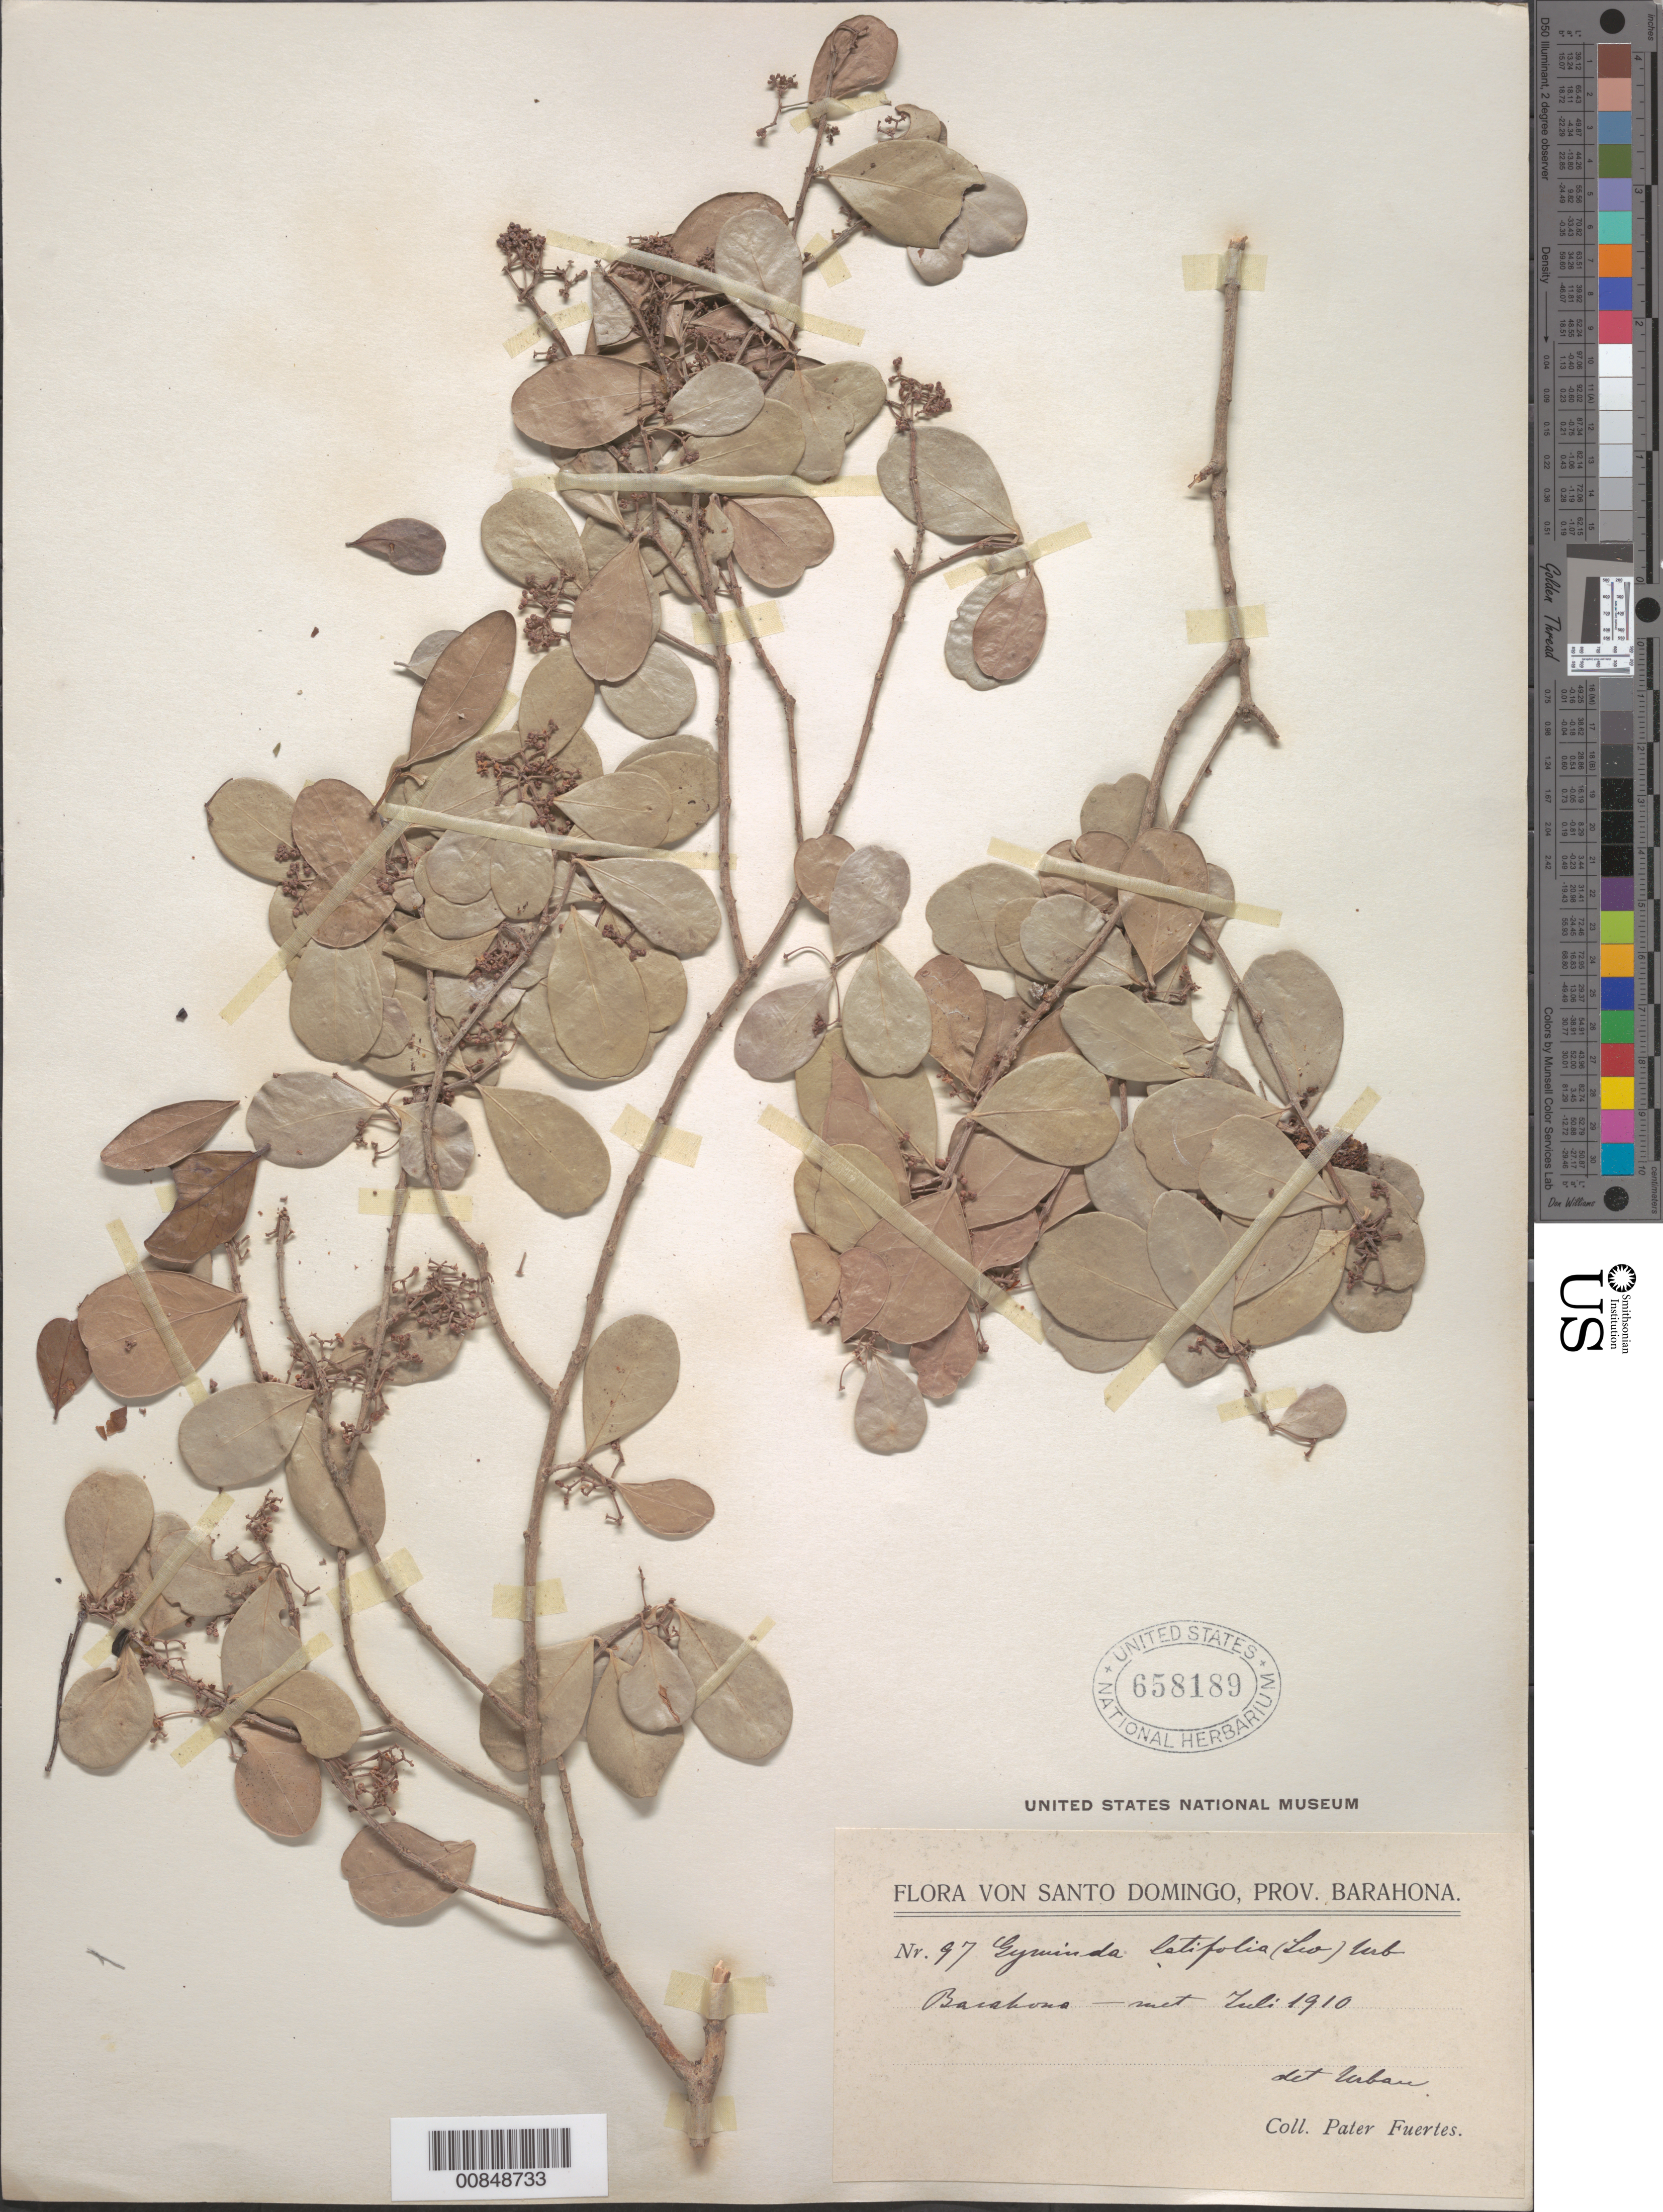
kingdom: Plantae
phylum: Tracheophyta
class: Magnoliopsida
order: Celastrales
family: Celastraceae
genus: Gyminda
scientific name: Gyminda latifolia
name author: (Sw.) Urb.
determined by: Urban, Ignatz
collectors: M. D. Fuertes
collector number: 97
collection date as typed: Jul 1910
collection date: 1910-07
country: Dominican Republic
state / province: Barahona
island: Hispaniola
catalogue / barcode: US 658189